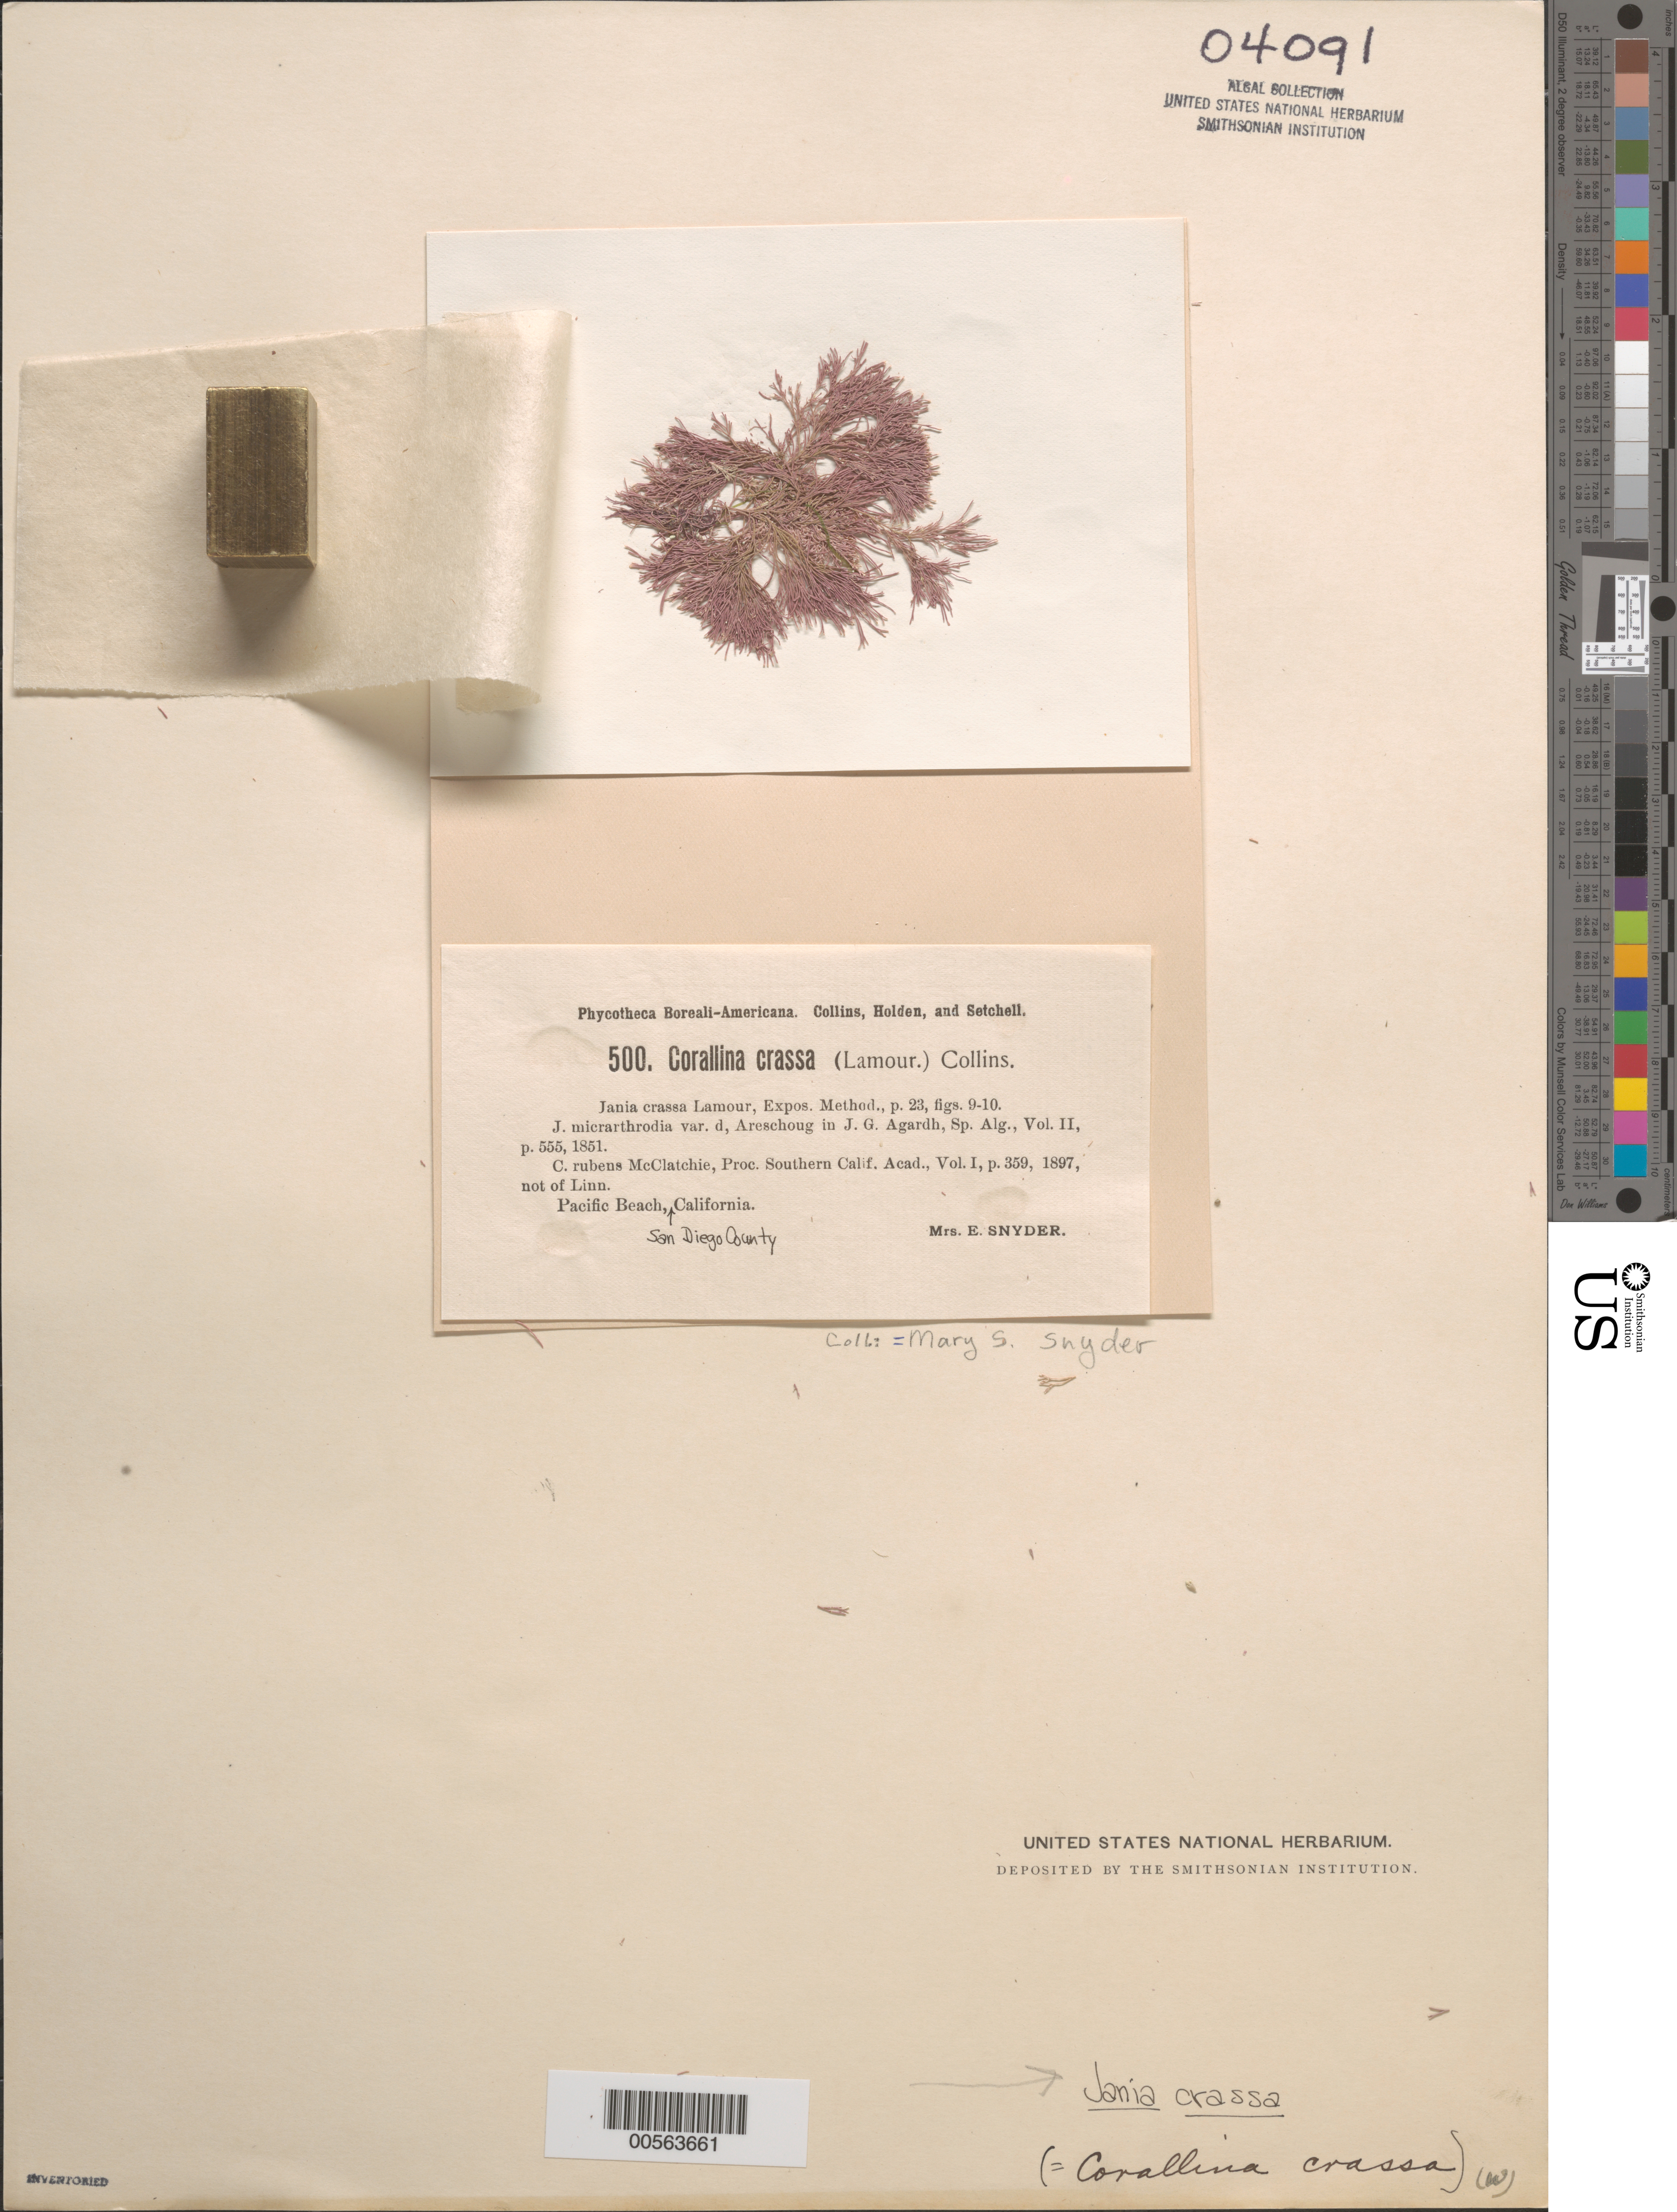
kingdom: Plantae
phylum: Rhodophyta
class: Florideophyceae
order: Corallinales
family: Corallinaceae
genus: Jania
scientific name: Jania crassa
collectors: M. Snyder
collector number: PB-A 500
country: United States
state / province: California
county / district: San Diego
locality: Pacific Beach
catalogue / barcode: US 4091